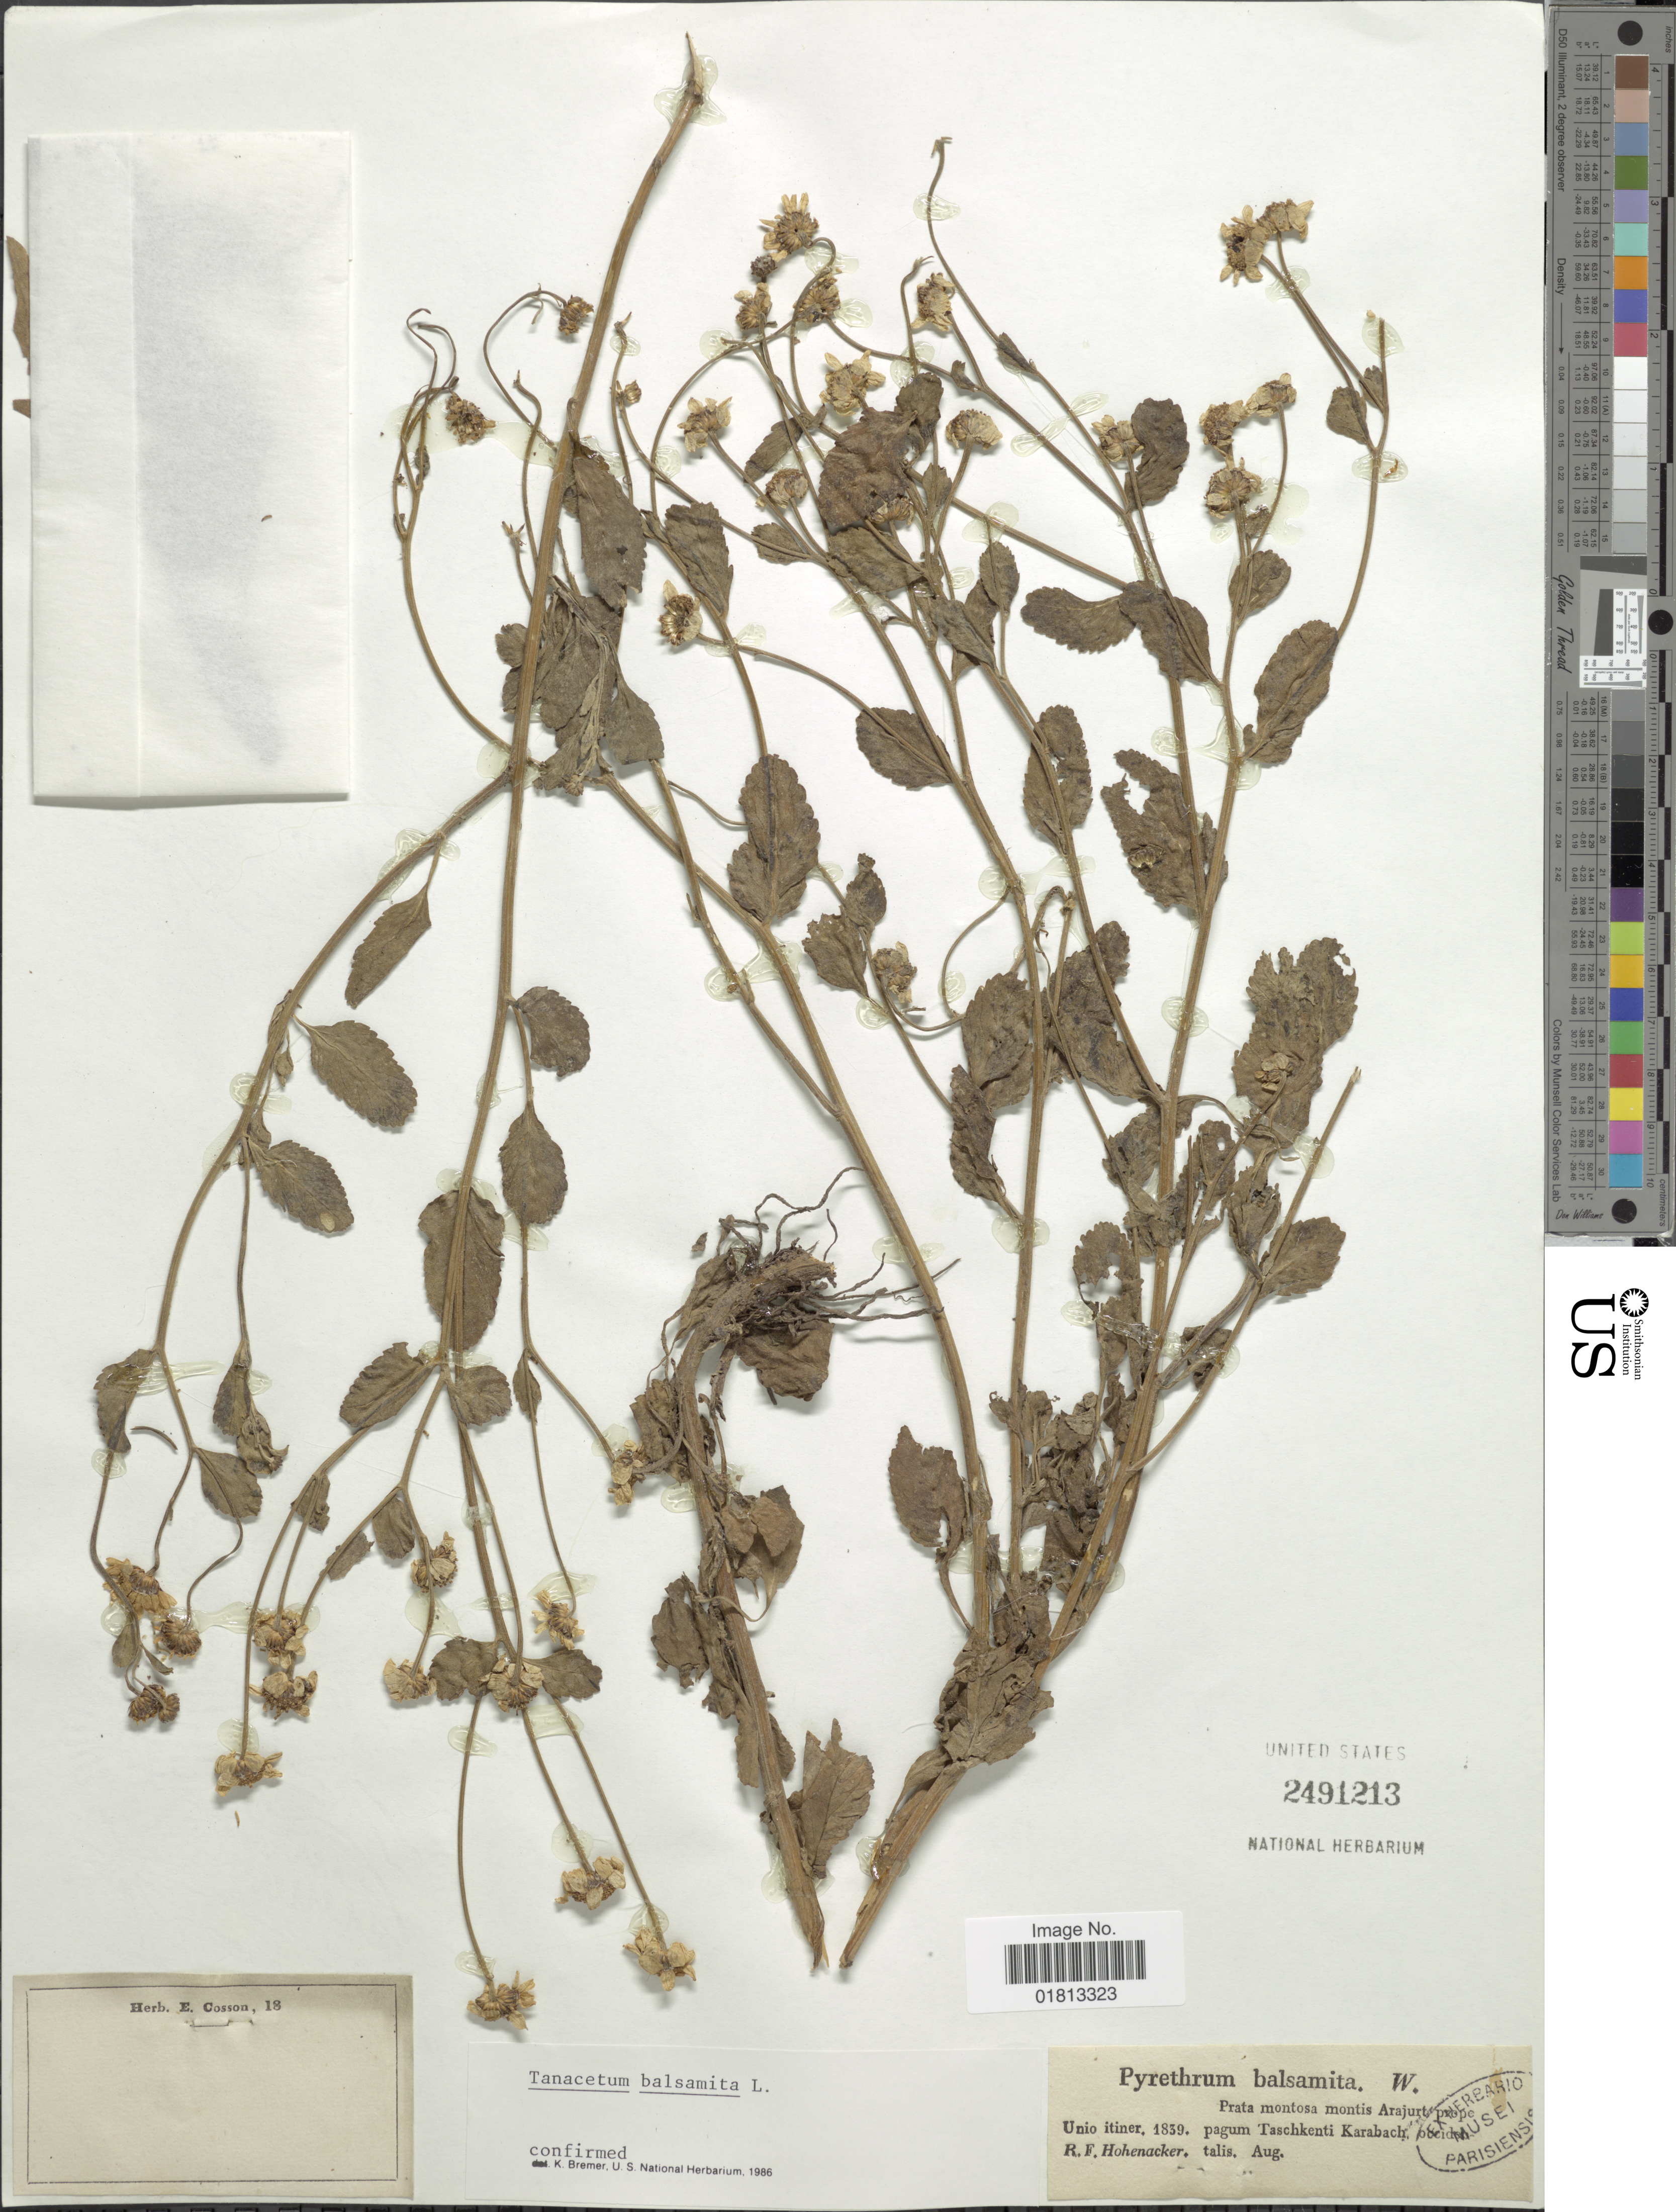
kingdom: Plantae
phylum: Tracheophyta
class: Magnoliopsida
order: Asterales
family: Asteraceae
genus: Tanacetum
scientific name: Tanacetum balsamita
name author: L.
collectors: R. F. Hohenacker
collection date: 1839-08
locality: Prata montana montis Arajurt prope Unio itiner, pagum Taschkenti Karabach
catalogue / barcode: US 2491213